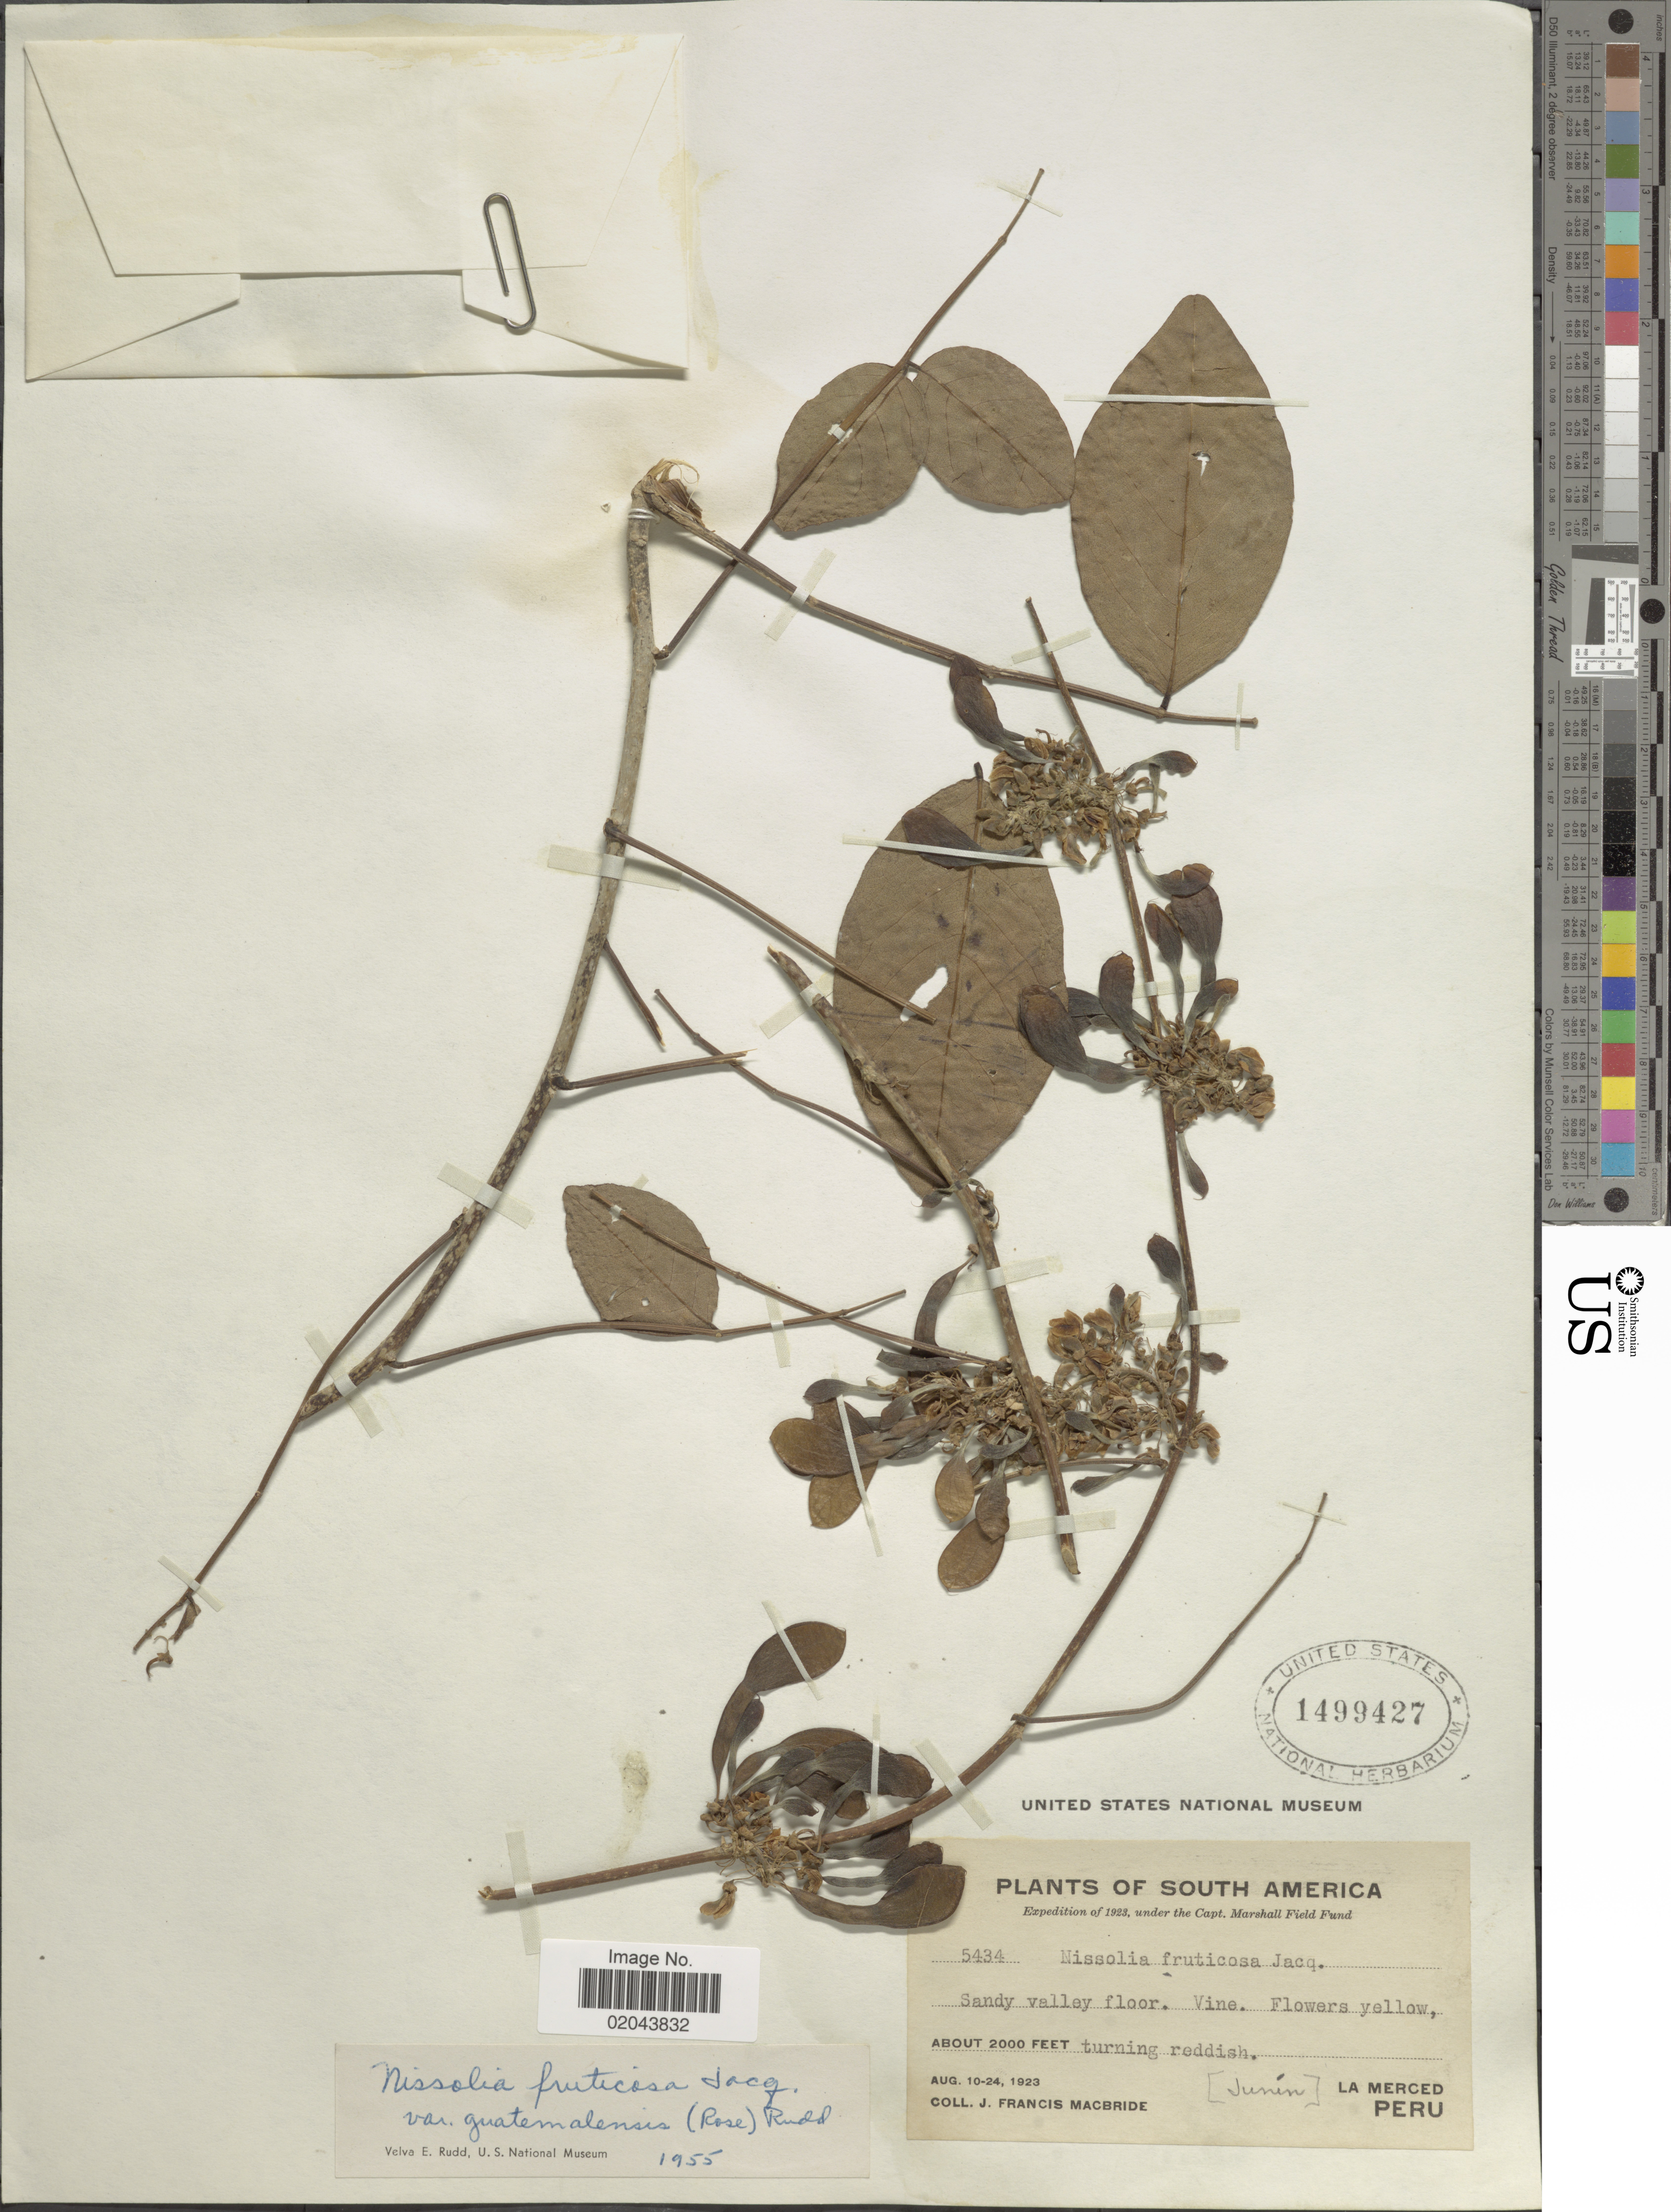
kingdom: Plantae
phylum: Tracheophyta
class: Magnoliopsida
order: Fabales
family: Fabaceae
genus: Nissolia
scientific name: Nissolia fruticosa var. guatemalensis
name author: (Rose) Rudd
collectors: J. F. Macbride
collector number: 5434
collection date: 1923-08-10/1923-08-24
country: Peru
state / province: Junín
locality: Sandy valley floor, La Merced.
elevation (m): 610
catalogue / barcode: US 1499427